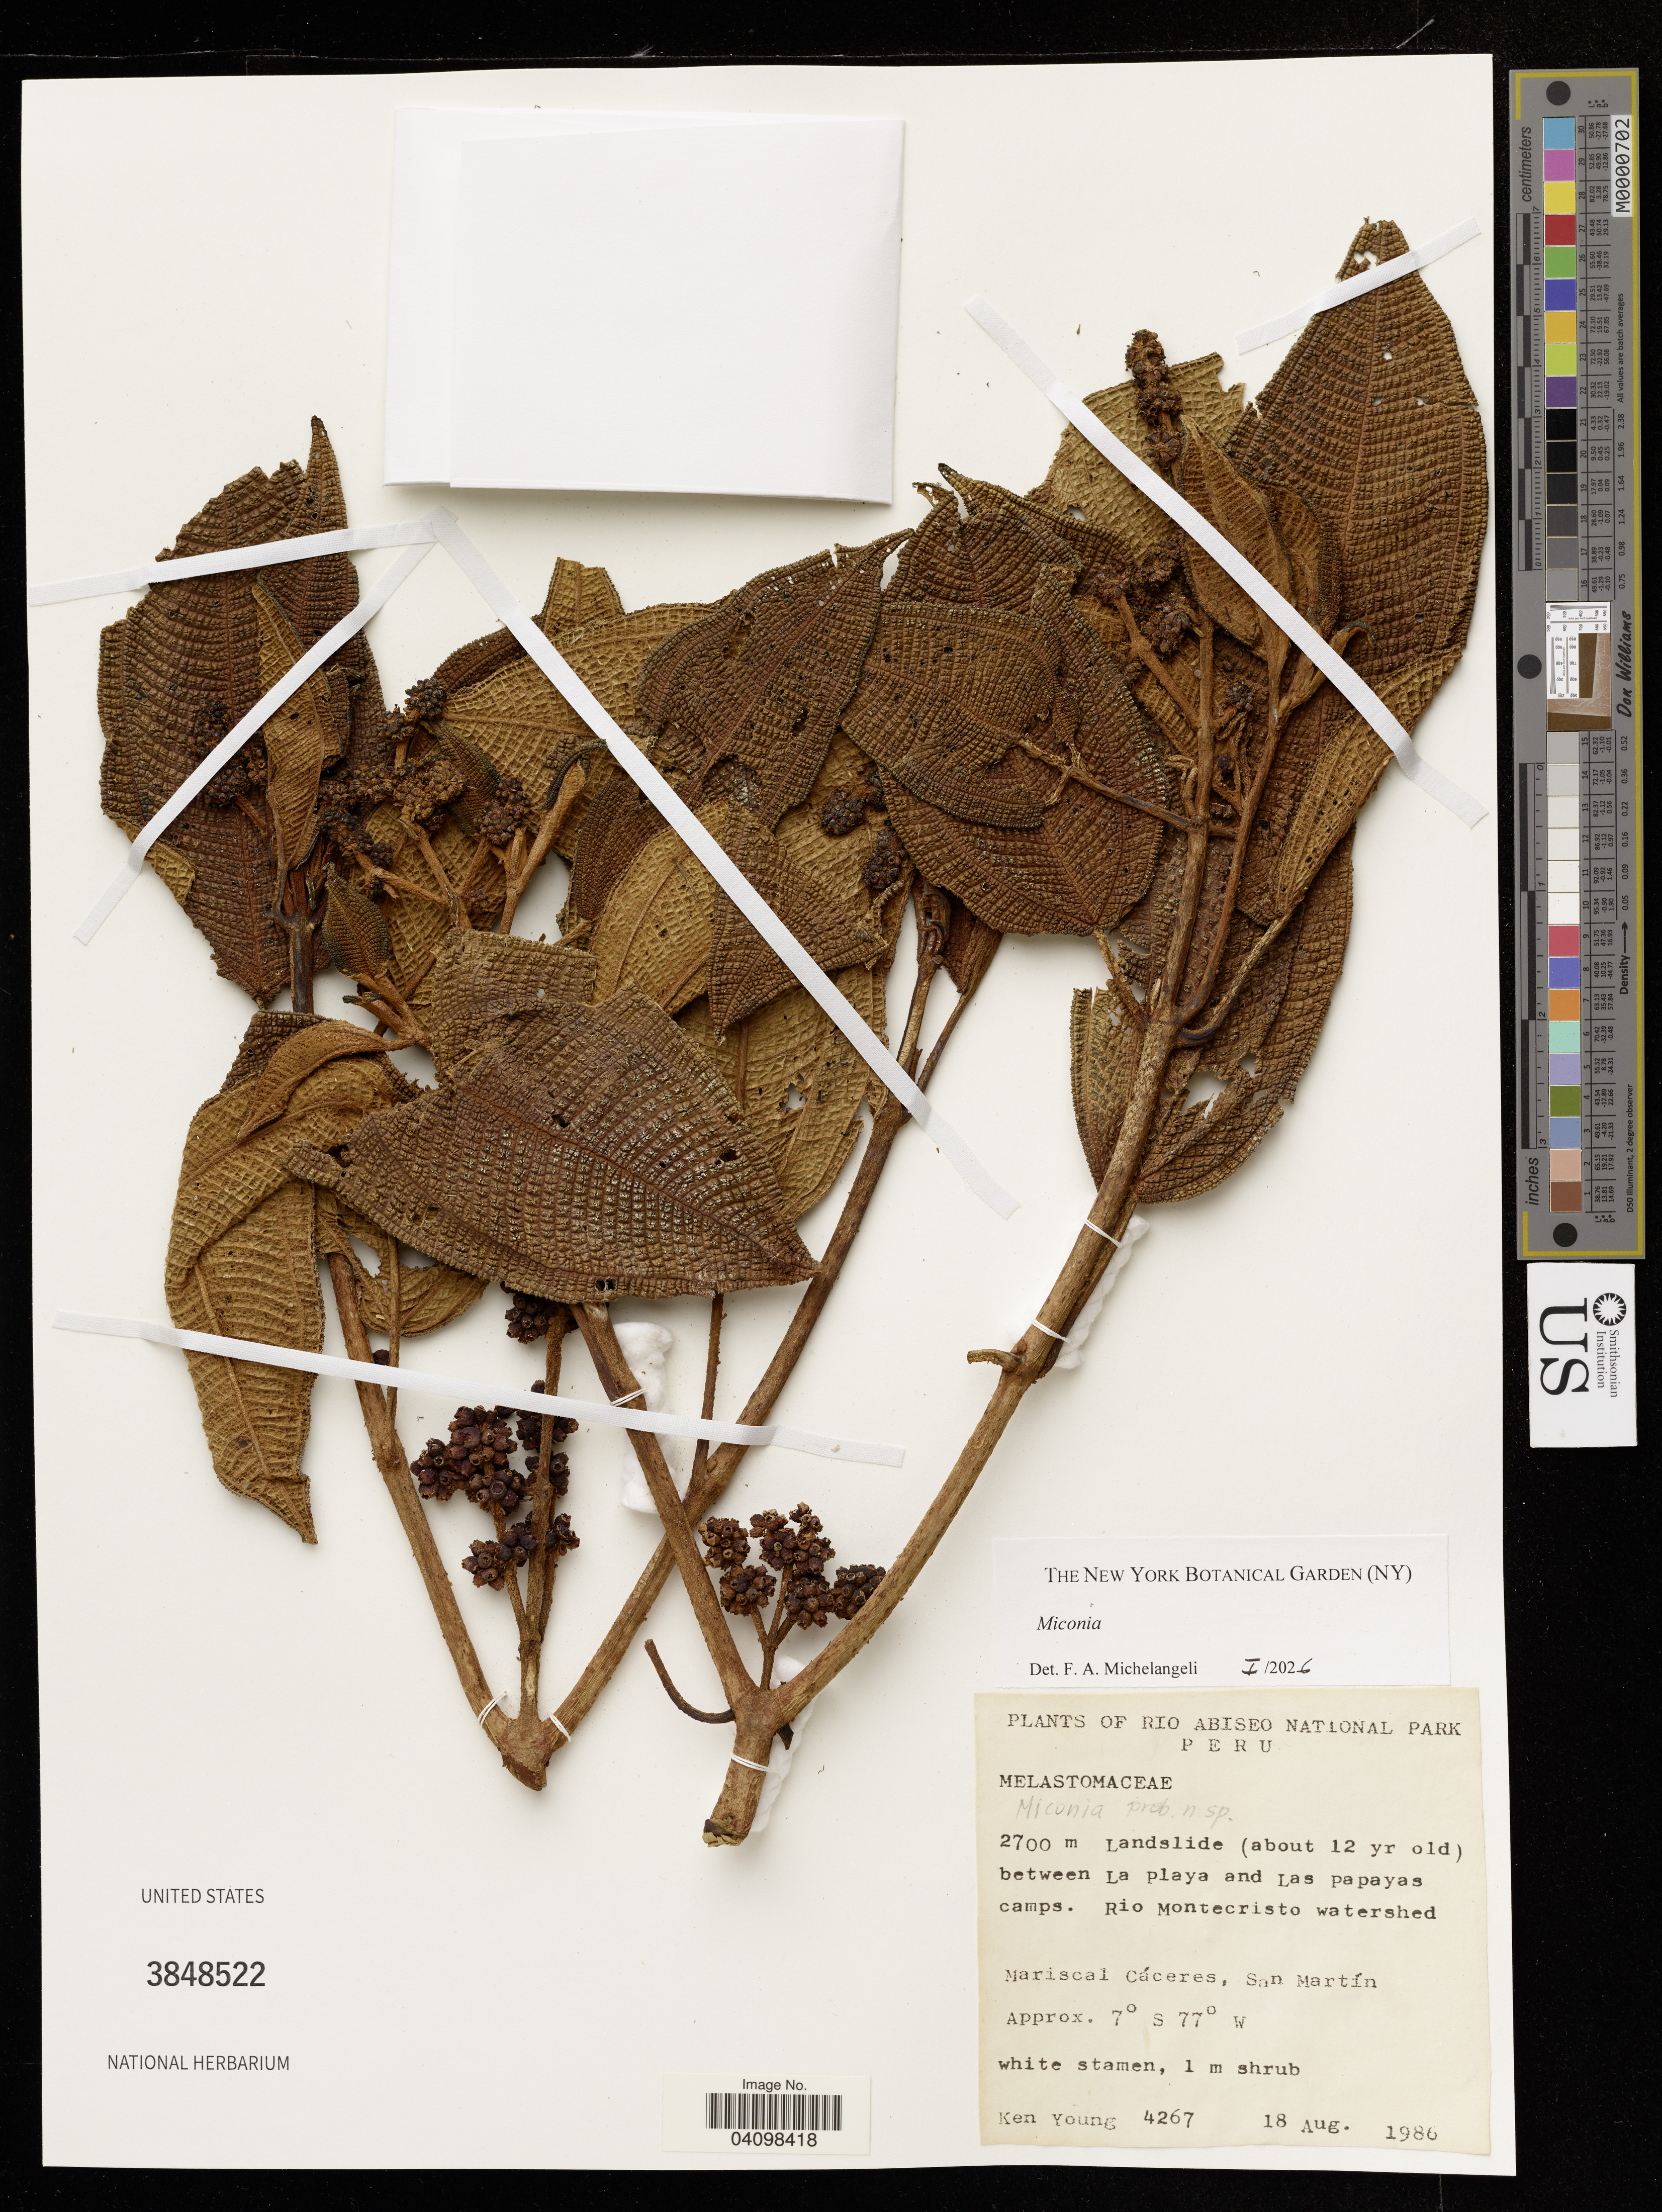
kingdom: Plantae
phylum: Tracheophyta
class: Magnoliopsida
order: Myrtales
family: Melastomataceae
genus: Miconia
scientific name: Miconia sp.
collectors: K. Young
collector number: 4267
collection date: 1986-08-18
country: Peru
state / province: San Martin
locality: Rio Abiseo National Park. Landslide (about 12 yr old) between La playa and Las papayas camps. Rio Montecristo watershed. Mariscal Cáceres.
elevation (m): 2700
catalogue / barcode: US 3848522